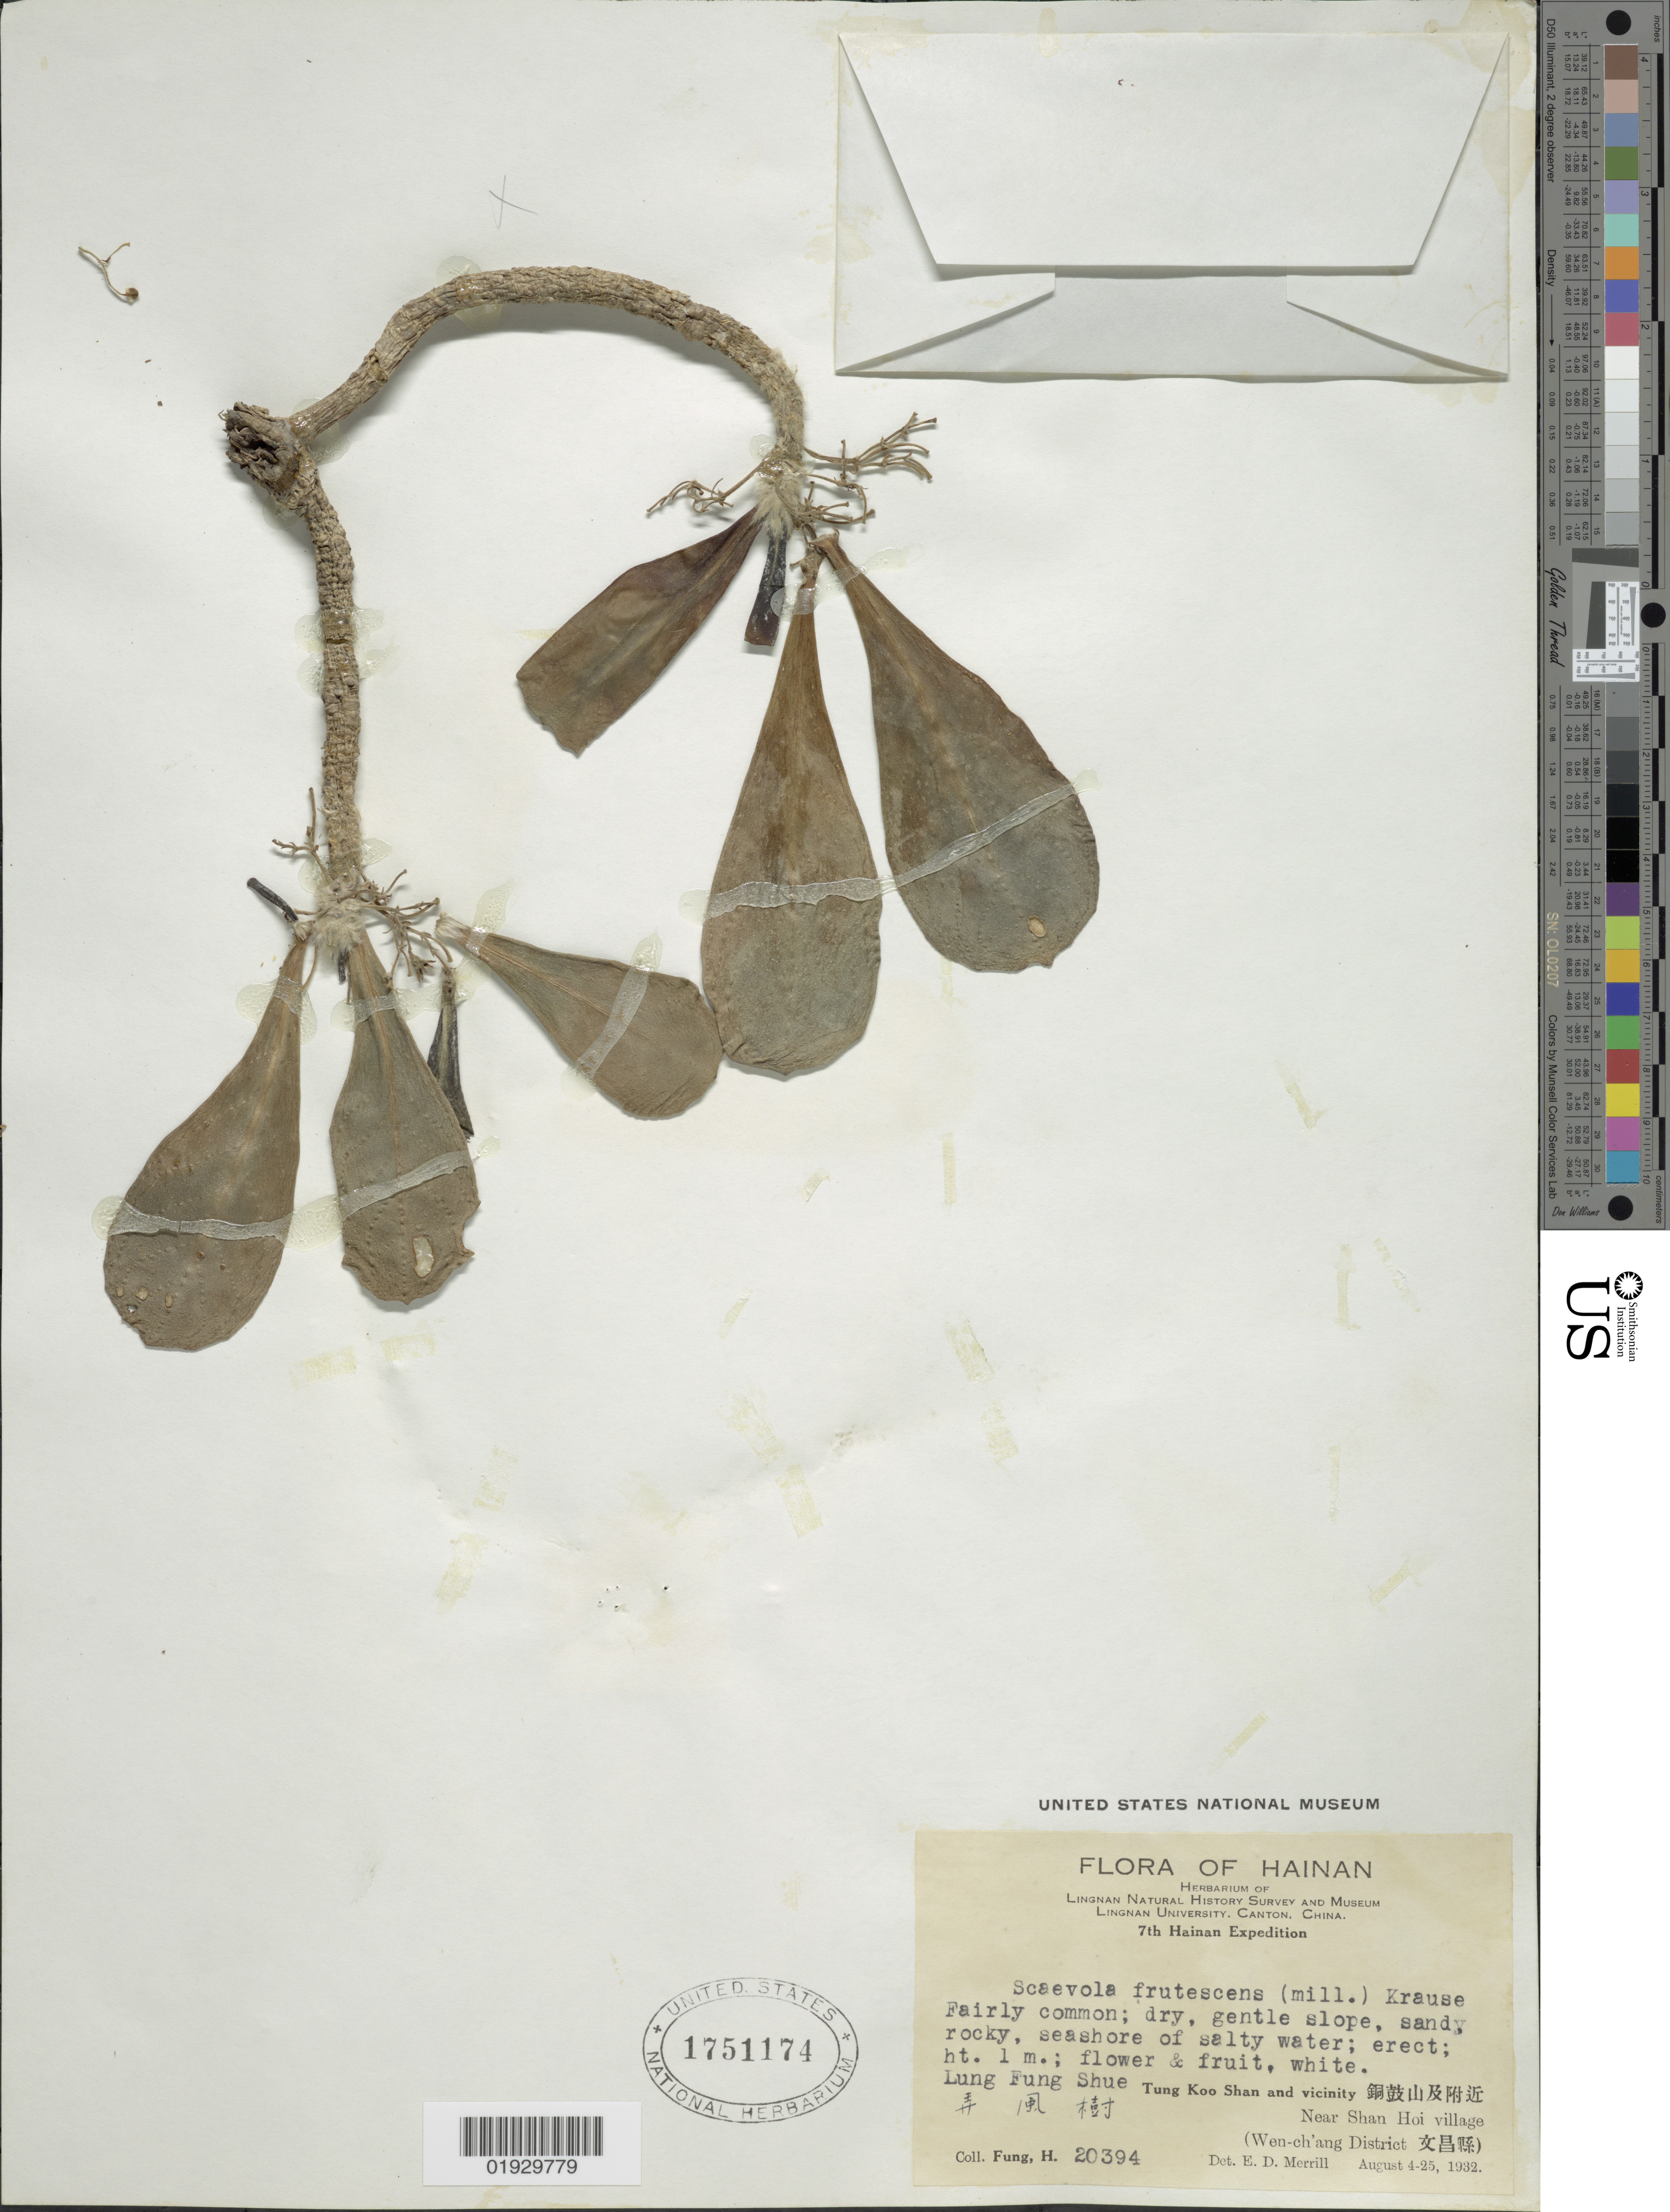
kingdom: Plantae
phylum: Tracheophyta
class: Magnoliopsida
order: Asterales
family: Goodeniaceae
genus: Scaevola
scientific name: Scaevola frutescens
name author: (Mill.) Krause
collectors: H. Fung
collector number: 20394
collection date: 1932-08-04/1932-08-25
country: China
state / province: Hainan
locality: Lung Fung Shue. Tung Koo Shan and vicinity X. Near Shan Hoi village. (Wen-ch'ang District X).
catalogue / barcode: US 1751174